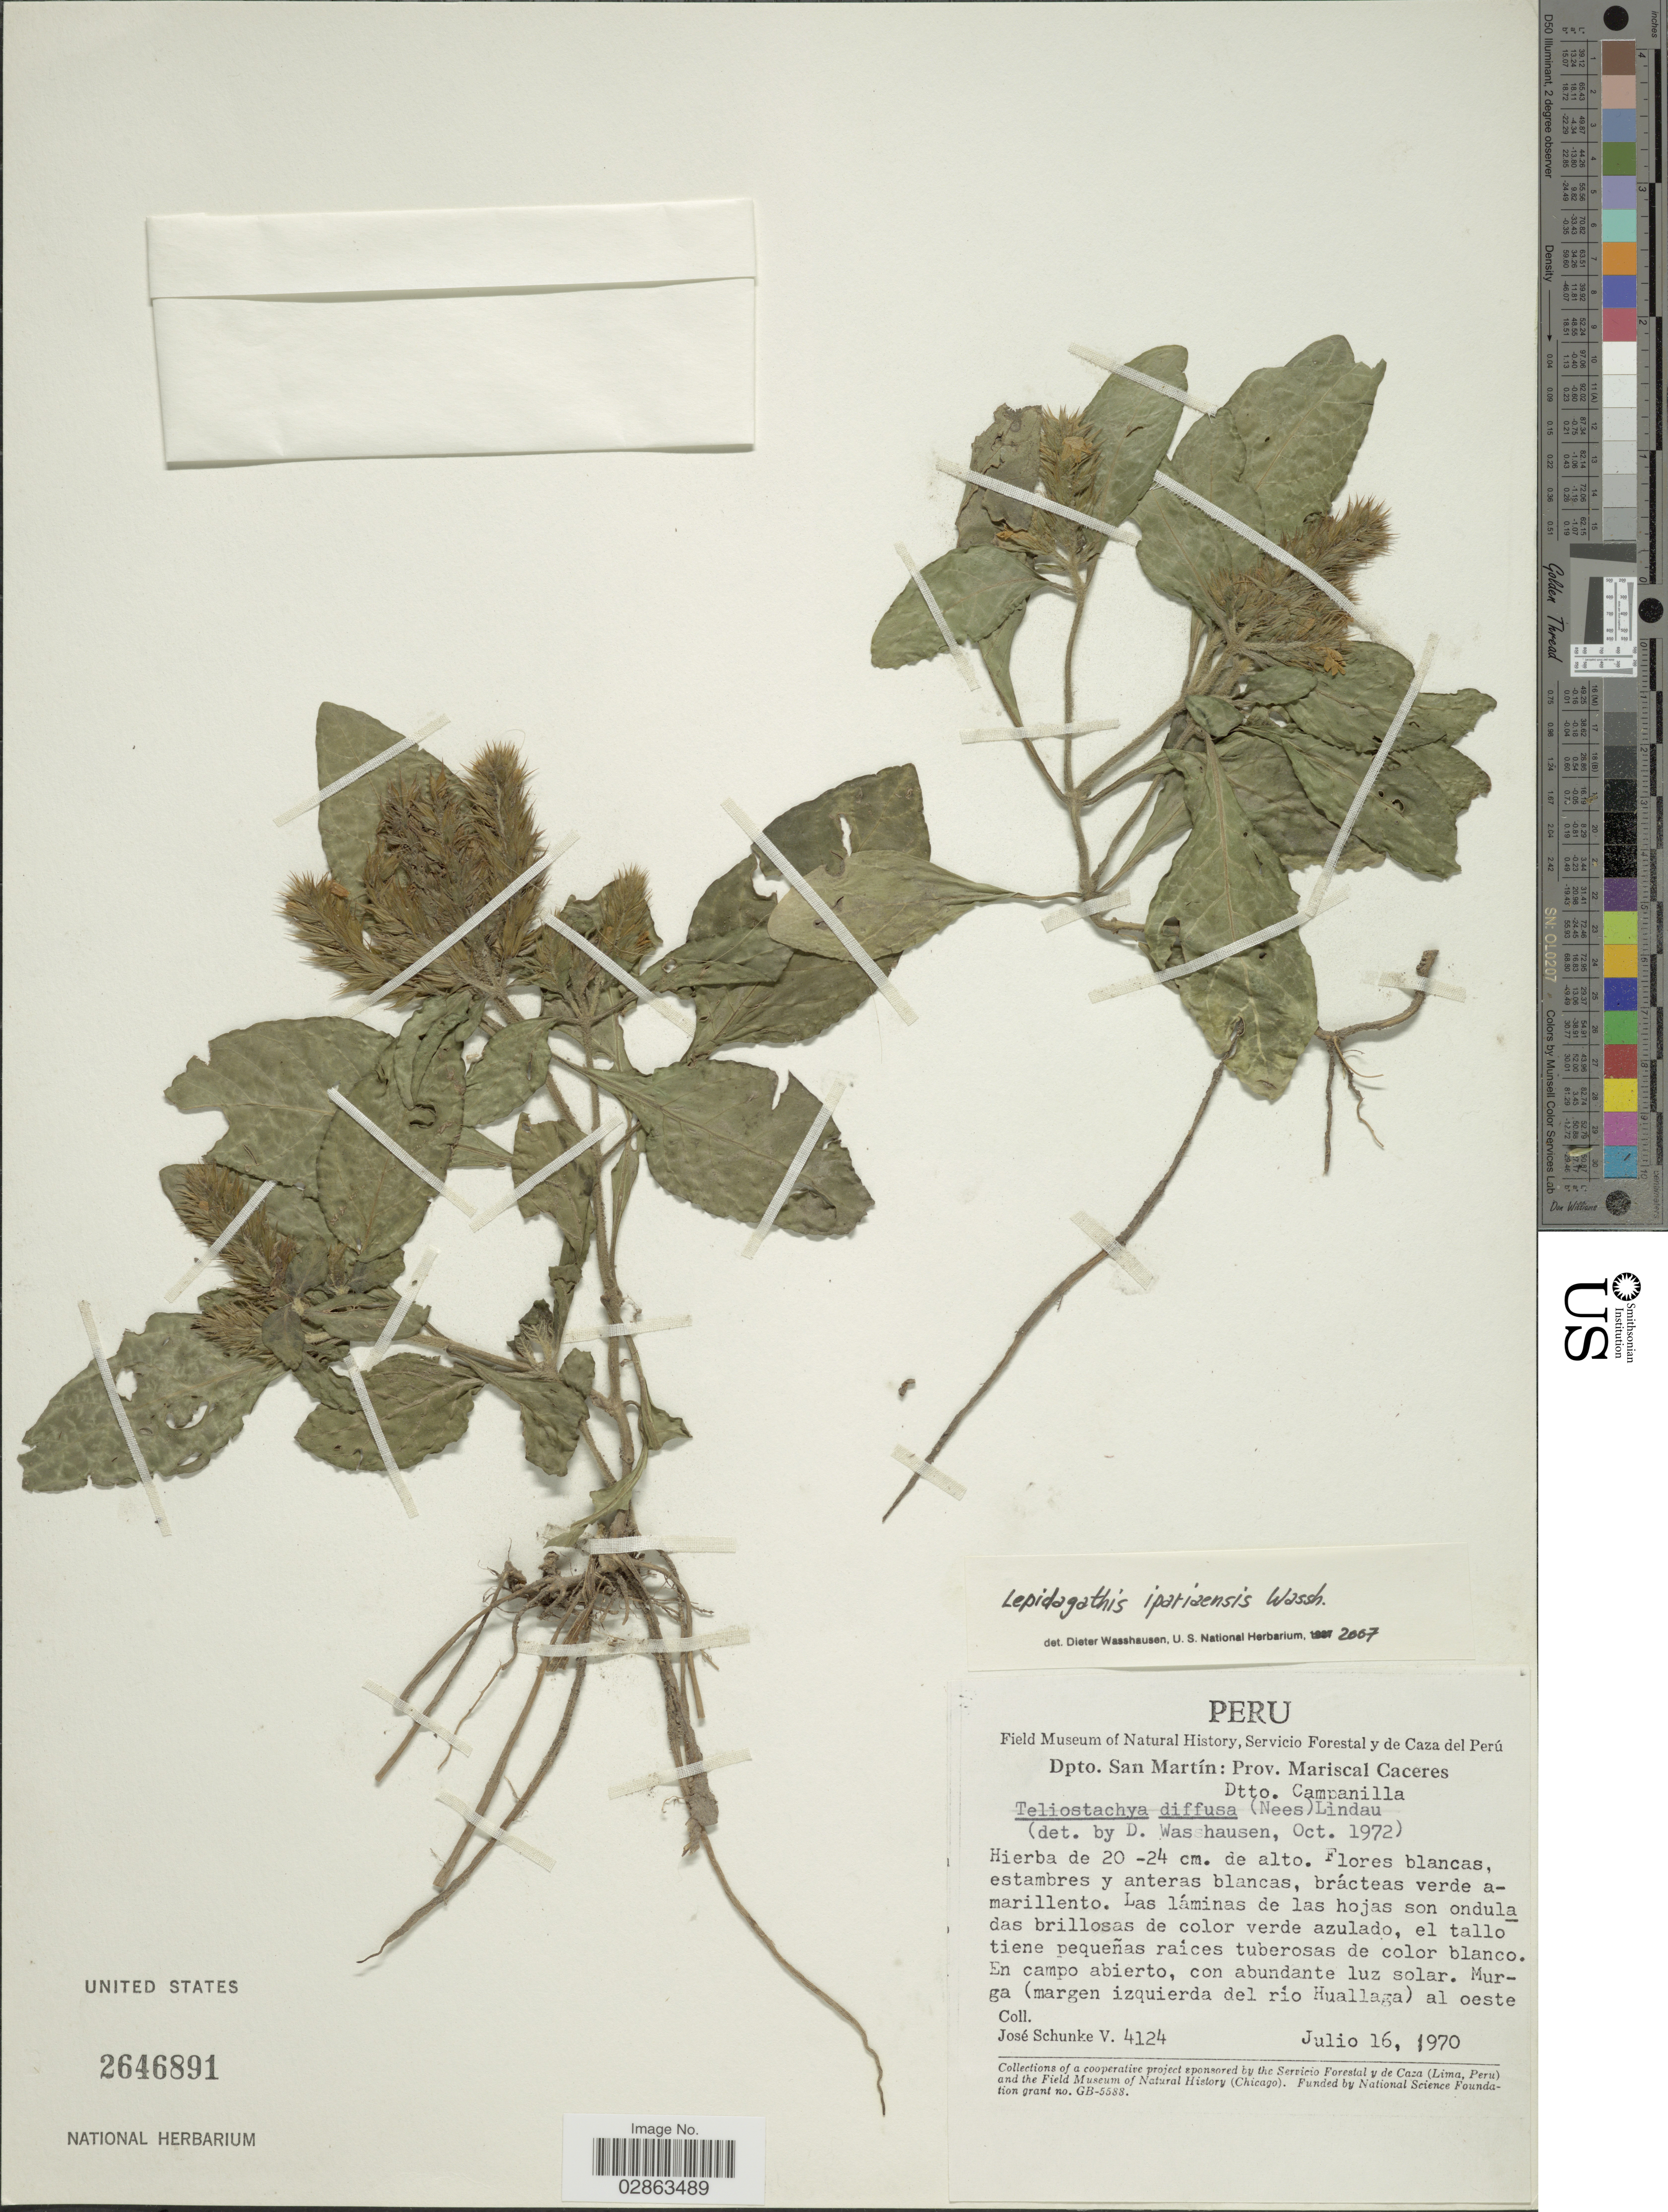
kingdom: Plantae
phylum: Tracheophyta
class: Magnoliopsida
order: Lamiales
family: Acanthaceae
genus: Lepidagathis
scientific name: Lepidagathis ipariaensis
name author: Wassh.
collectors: J. Schunke Vigo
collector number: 4124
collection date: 1970-07-16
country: Peru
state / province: San Martín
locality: Dpto. San Martín: Prov. Mariscal Cáceres, Dtto. Campanilla. Mura (margen izquierda del río Huallaga) al oeste.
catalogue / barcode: US 2646891